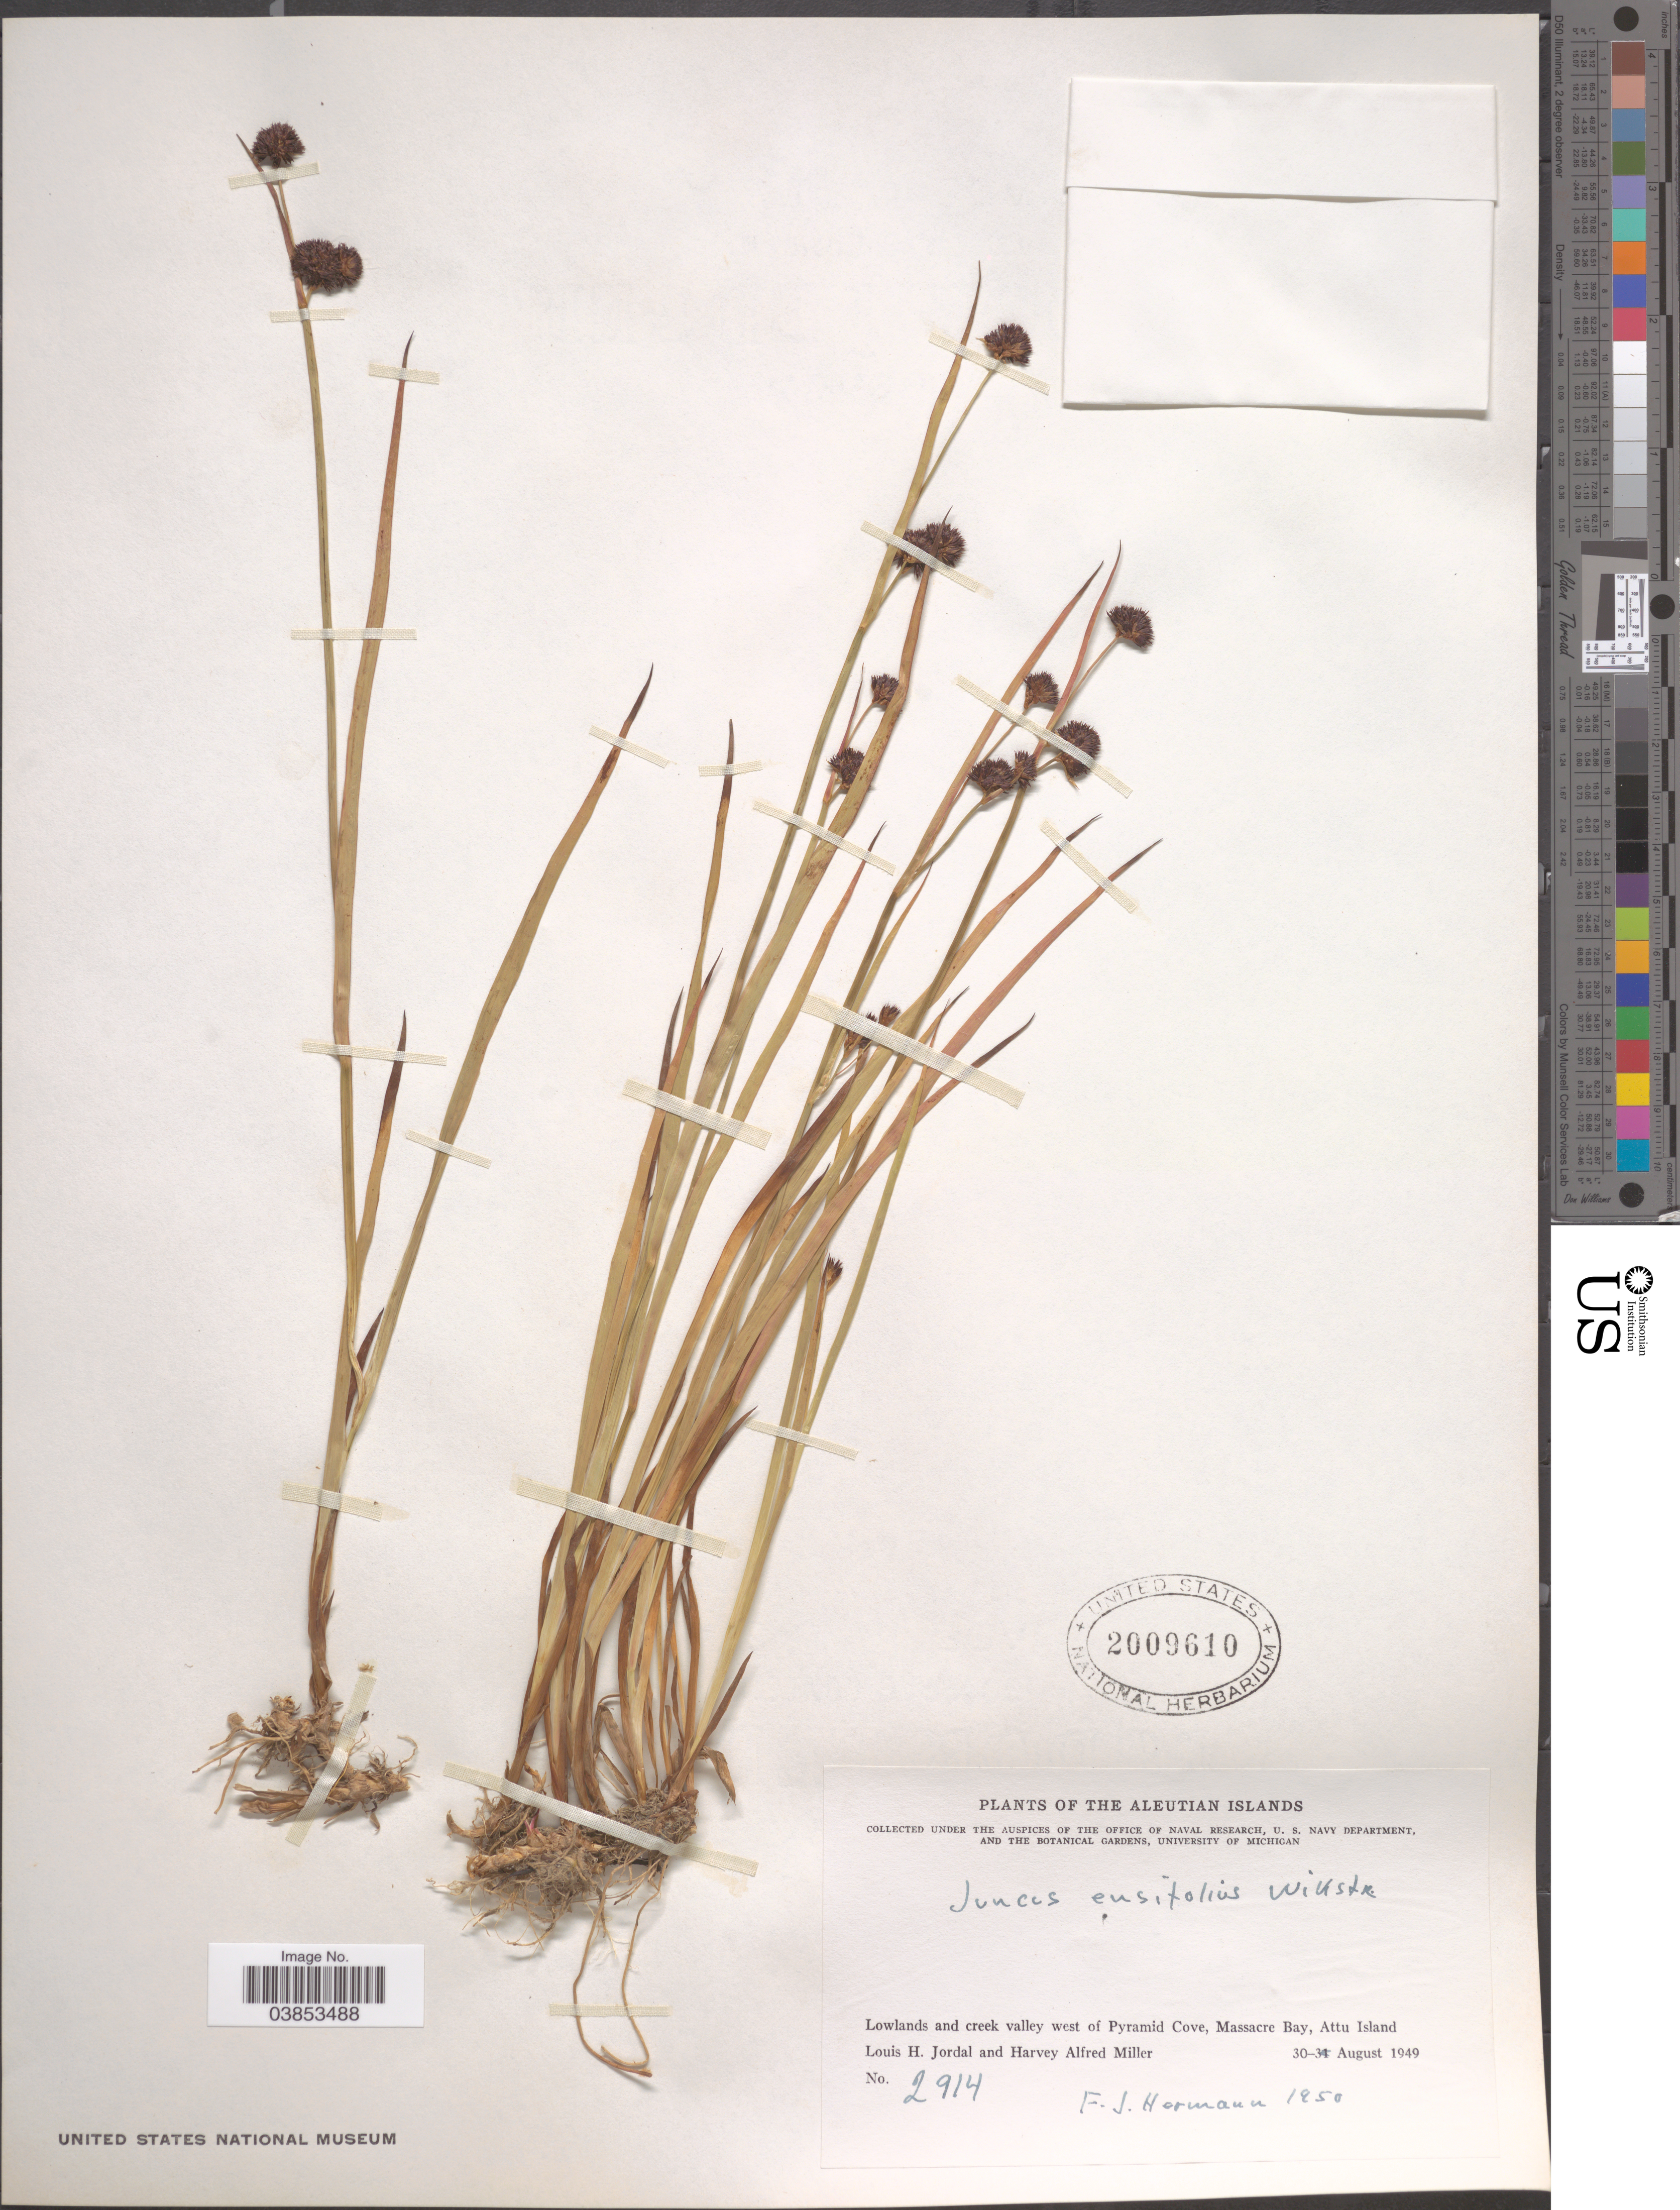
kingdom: Plantae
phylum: Tracheophyta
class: Liliopsida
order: Poales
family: Juncaceae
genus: Juncus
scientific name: Juncus ensifolius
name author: Wikstr.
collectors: L. Jordal & H. A. Miller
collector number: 2914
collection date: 1949-08-30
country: United States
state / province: Alaska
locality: The Aleutian Islands. West of Pyramid Cove, Massacre Bay, Attu Island.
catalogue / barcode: US 2009610